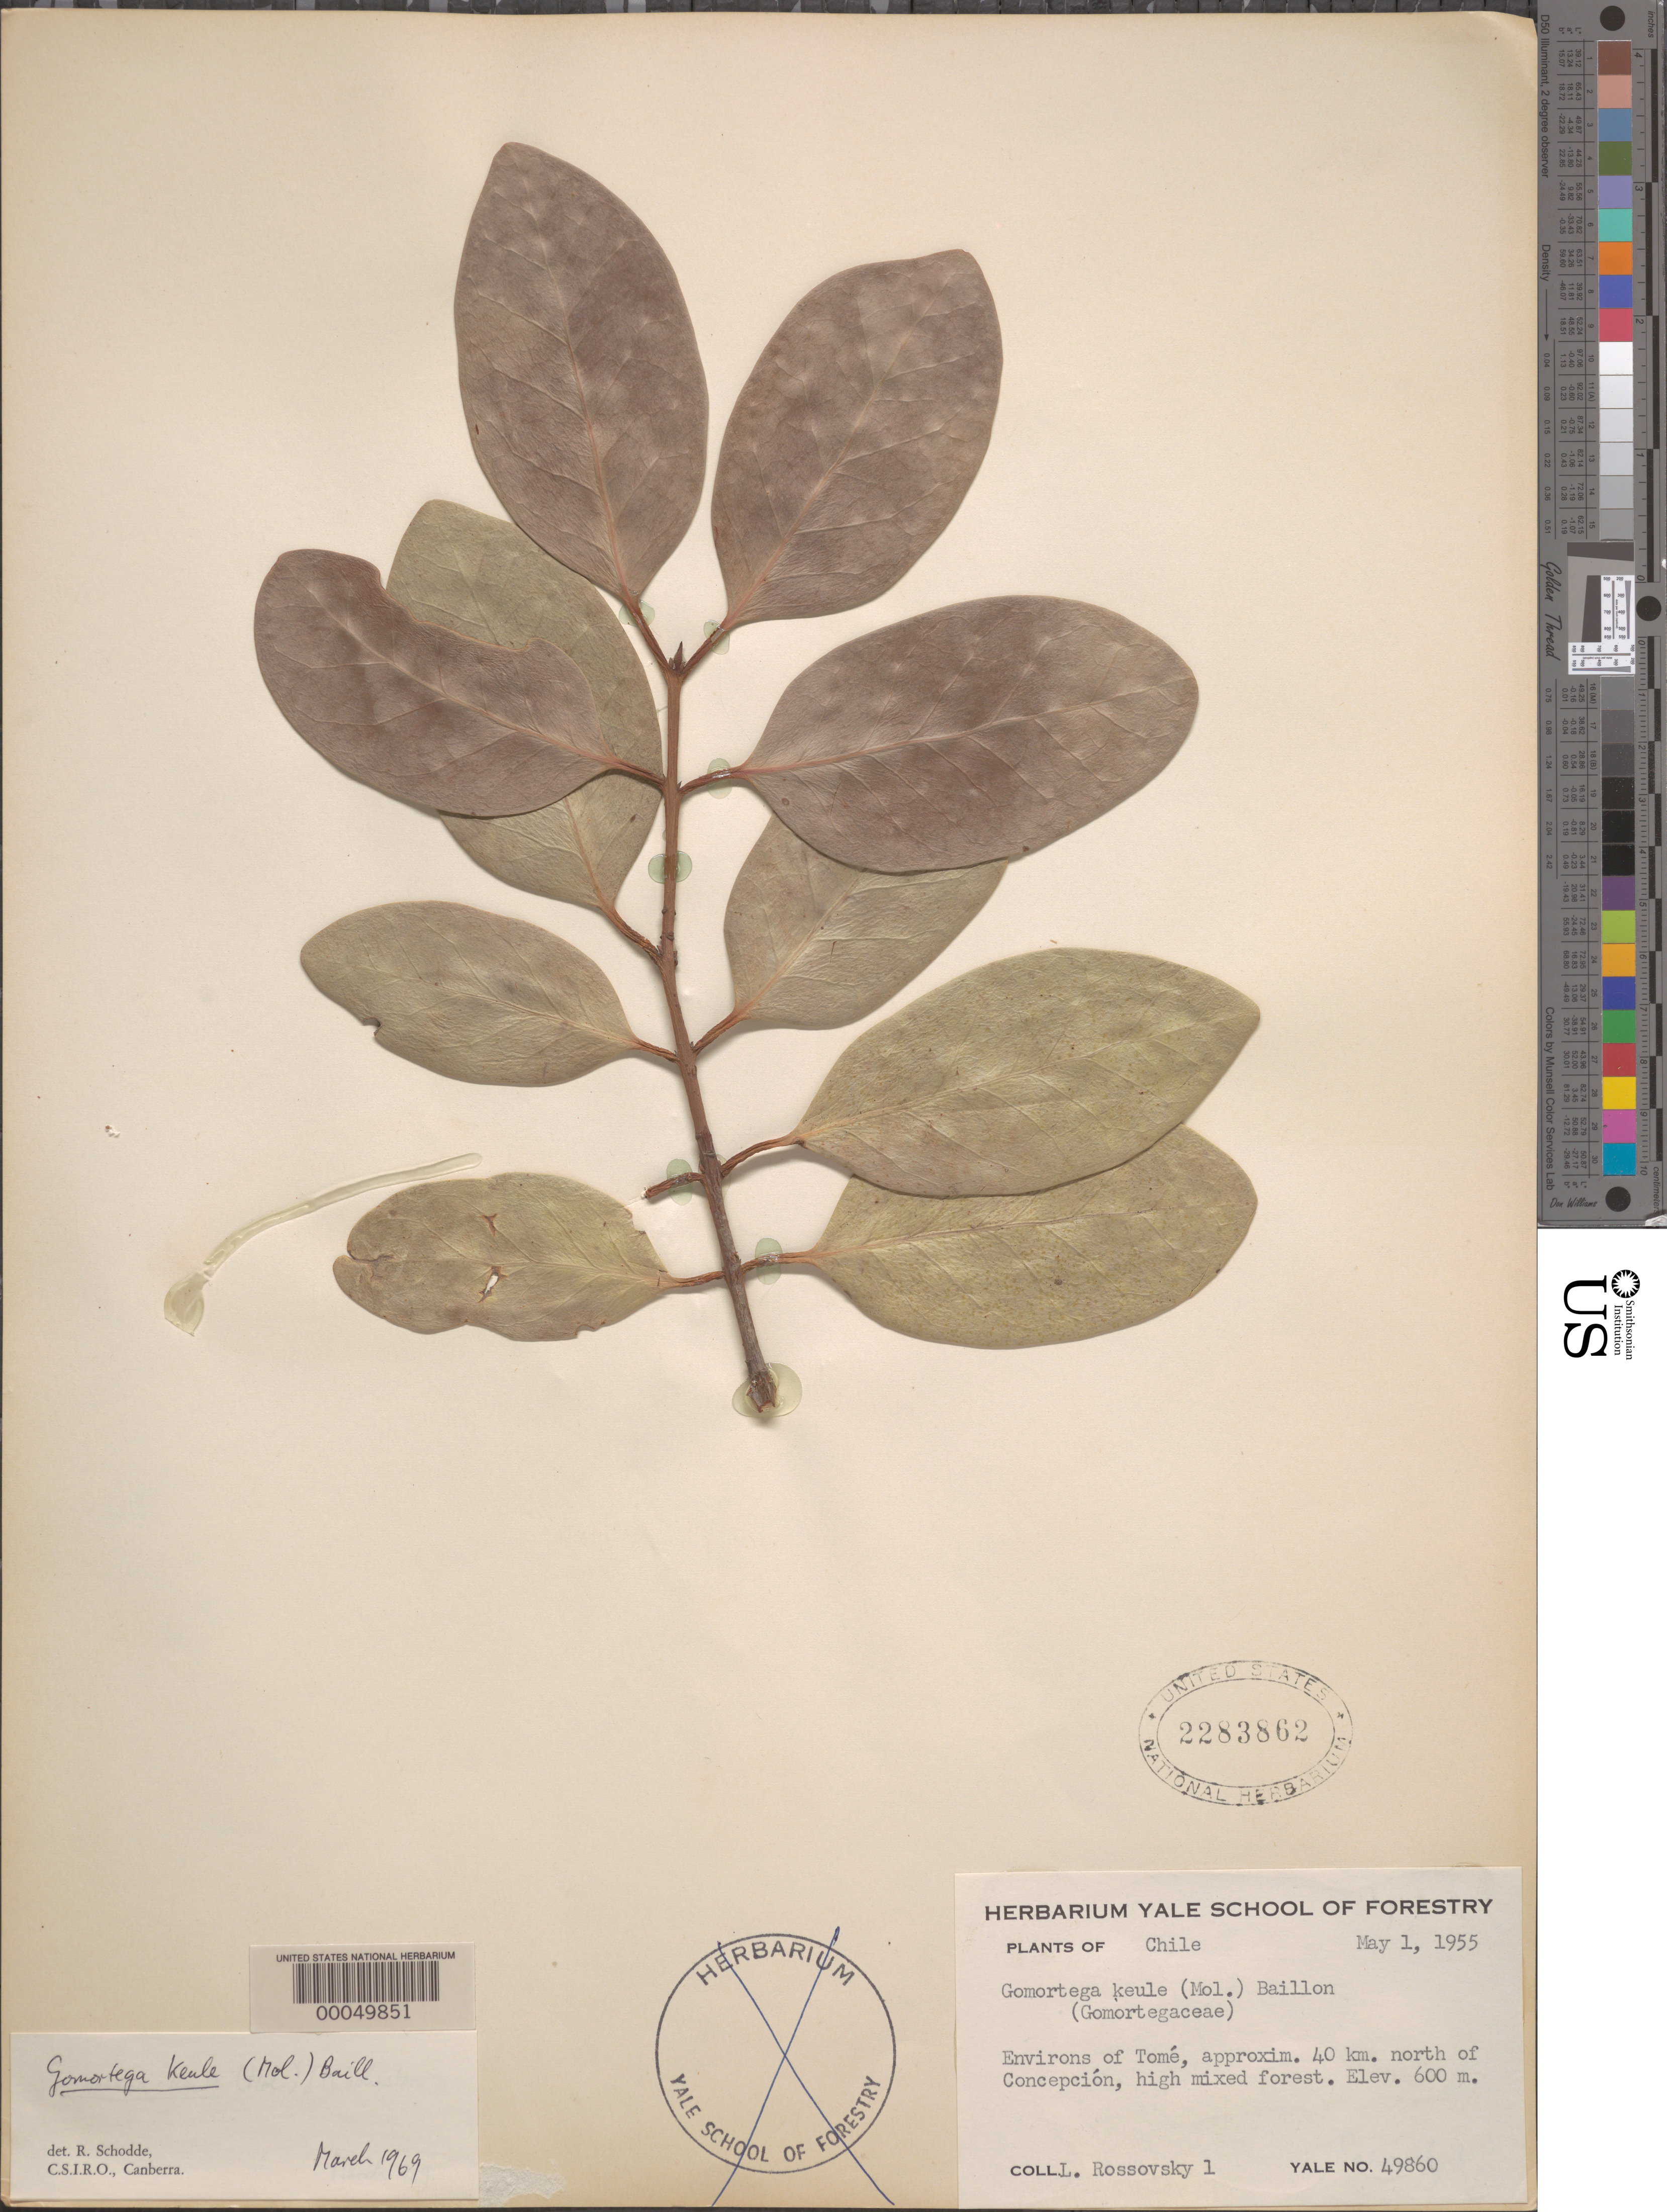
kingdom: Plantae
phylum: Tracheophyta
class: Magnoliopsida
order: Laurales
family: Gomortegaceae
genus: Gomortega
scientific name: Gomortega keule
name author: (Molina) I.M. Johnst.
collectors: L. Rossovsky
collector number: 1 (yale No. 49680)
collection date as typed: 01 May 1955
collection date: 1955-05-01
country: Chile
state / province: Bio-Bío (VIII)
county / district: Concepción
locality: Environs of tome, 40 km n of concepcion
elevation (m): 600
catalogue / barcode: US 2283862